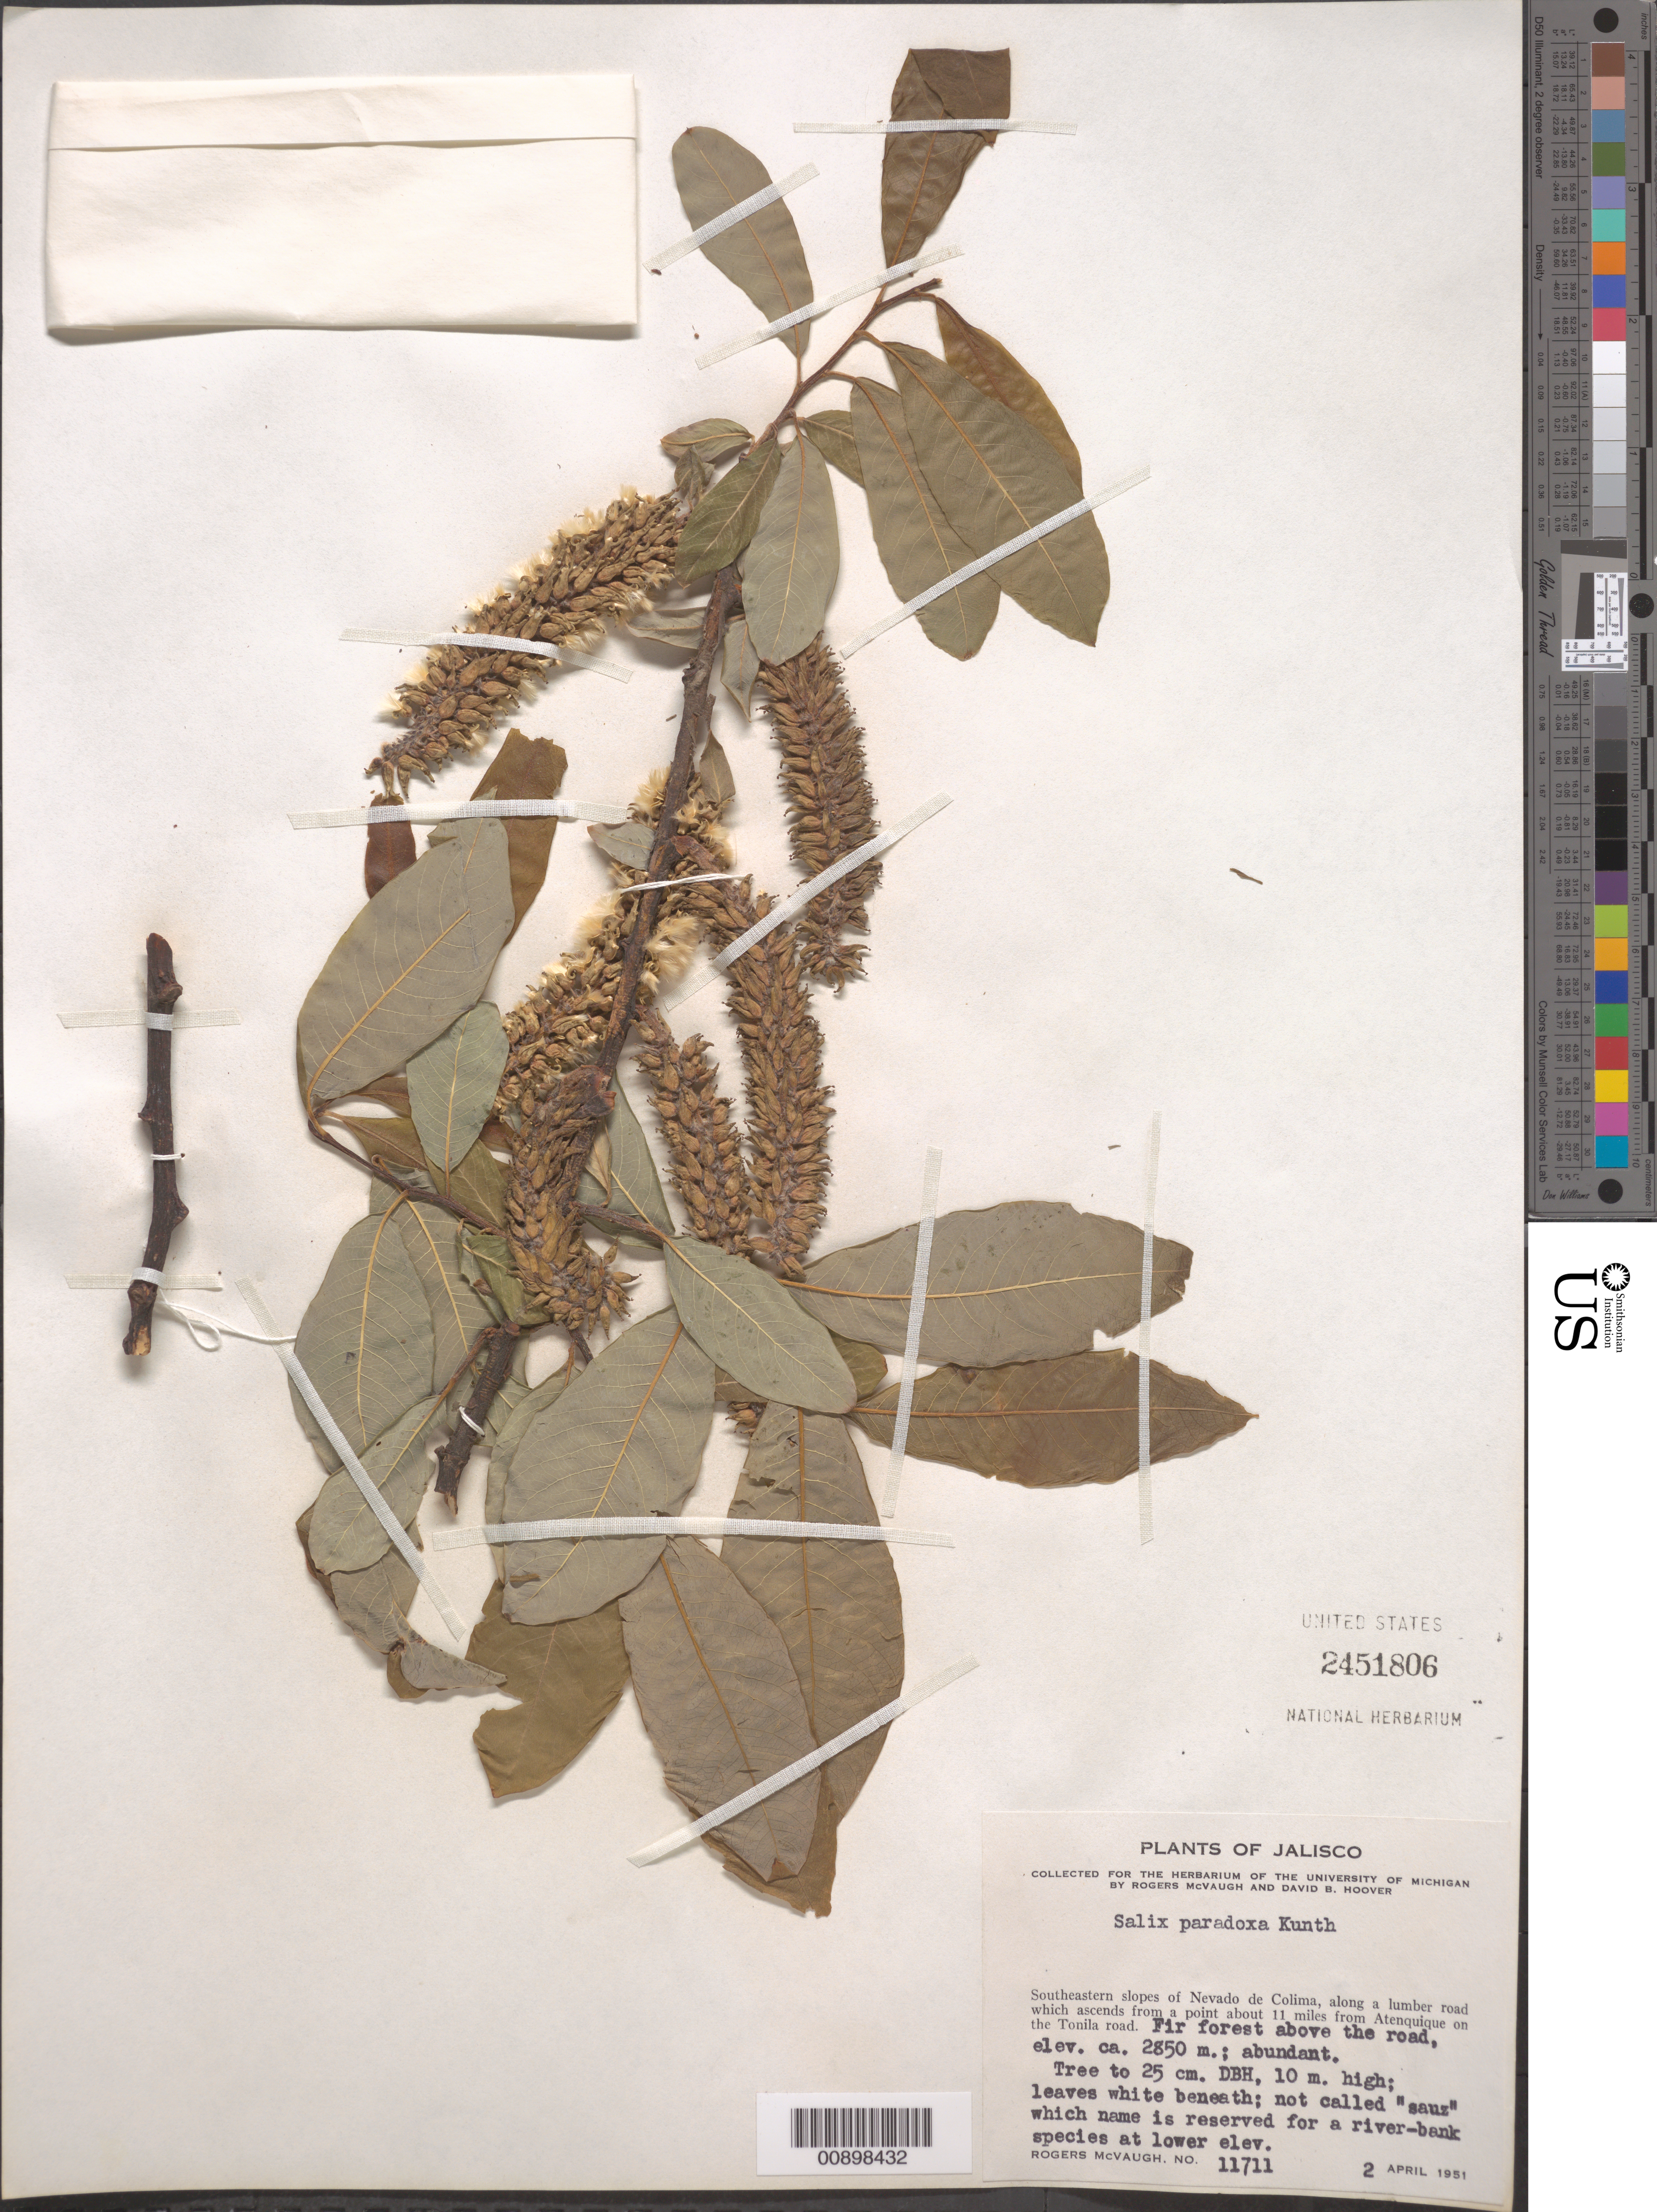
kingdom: Plantae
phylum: Tracheophyta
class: Magnoliopsida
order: Malpighiales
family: Salicaceae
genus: Salix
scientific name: Salix paradoxa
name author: Kunth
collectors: R. McVaugh & D. B. Hoover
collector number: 11711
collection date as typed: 02 Apr 1951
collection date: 1951-04-02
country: Mexico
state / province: Jalisco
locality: Southeastern slopes of the Nevado de Colima, along a lumber road which ascends from a point about 11 miles from Atenquique on the Tonila road.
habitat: Fir forest; above road.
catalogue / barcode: US 2451806